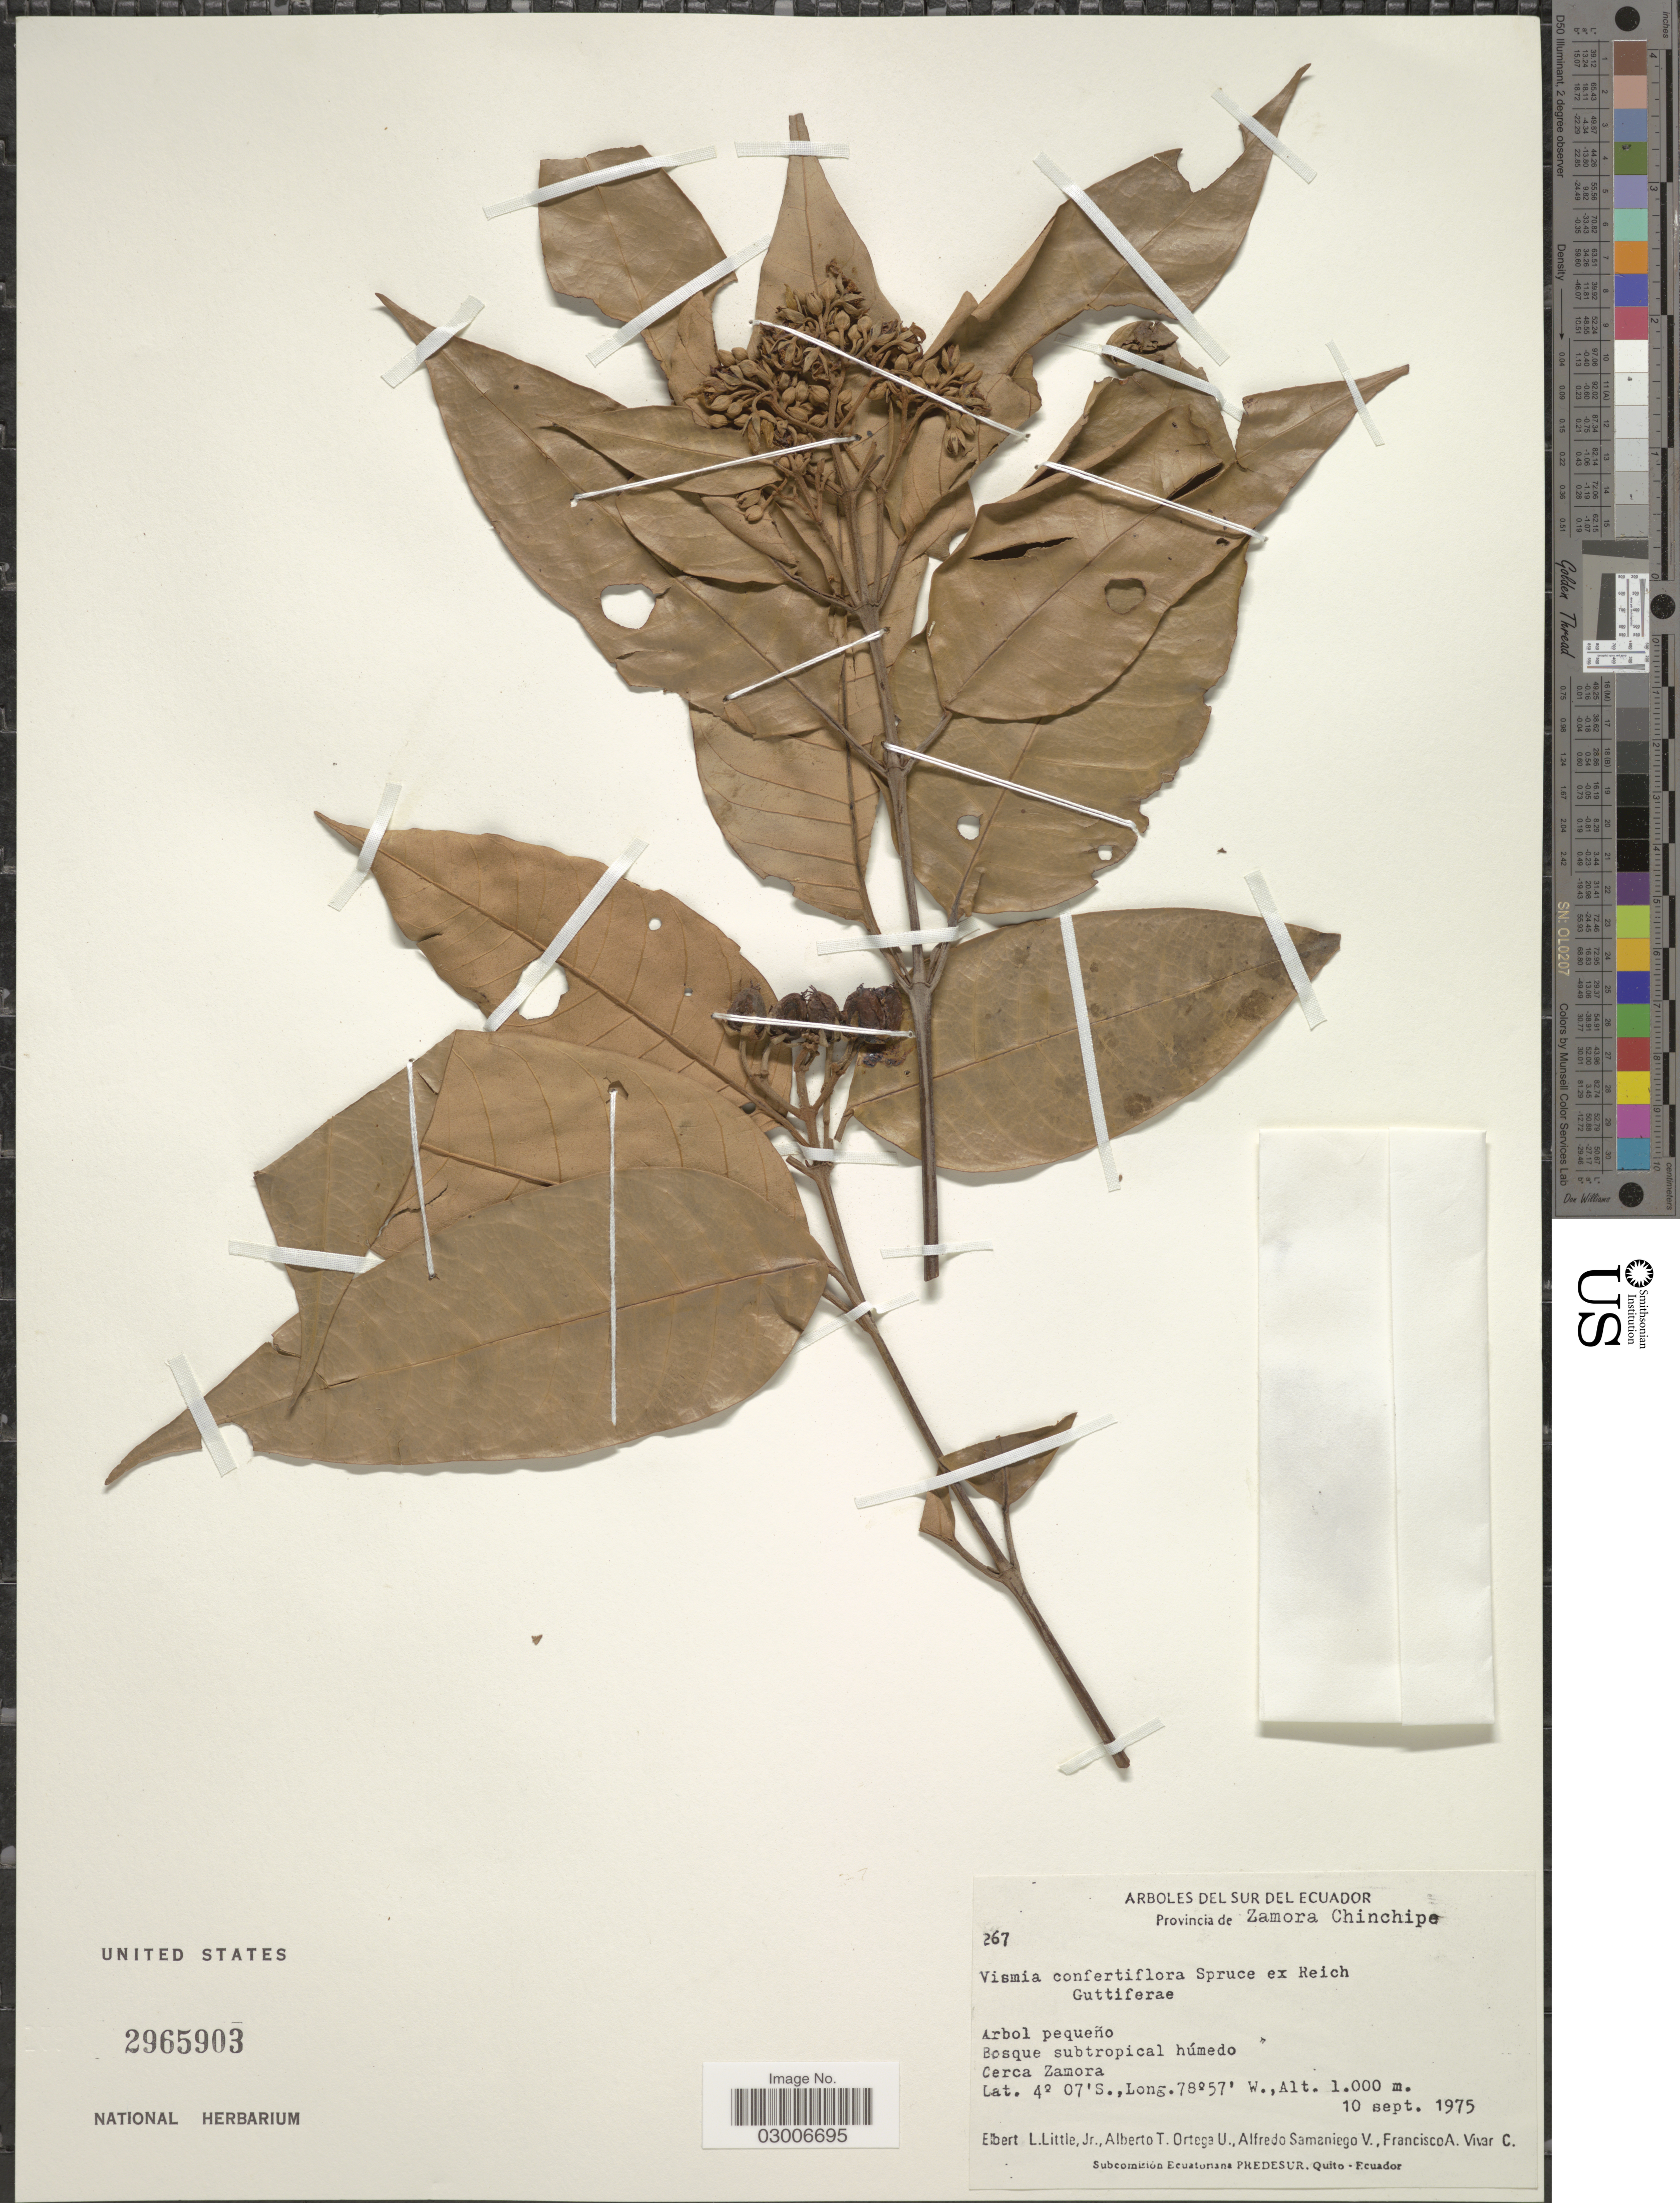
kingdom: Plantae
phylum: Tracheophyta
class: Magnoliopsida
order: Malpighiales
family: Hypericaceae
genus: Vismia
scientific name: Vismia confertiflora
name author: Spruce ex Reichardt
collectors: E. L. Little, A. T. Ortega U., A. V. Samaniego & F. A. Vivar C.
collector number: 267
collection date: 1975-09-10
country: Ecuador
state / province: Zamora-Chinchipe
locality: Cerca Zamora. Sur del Ecuador.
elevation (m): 1000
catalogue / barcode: US 2965903